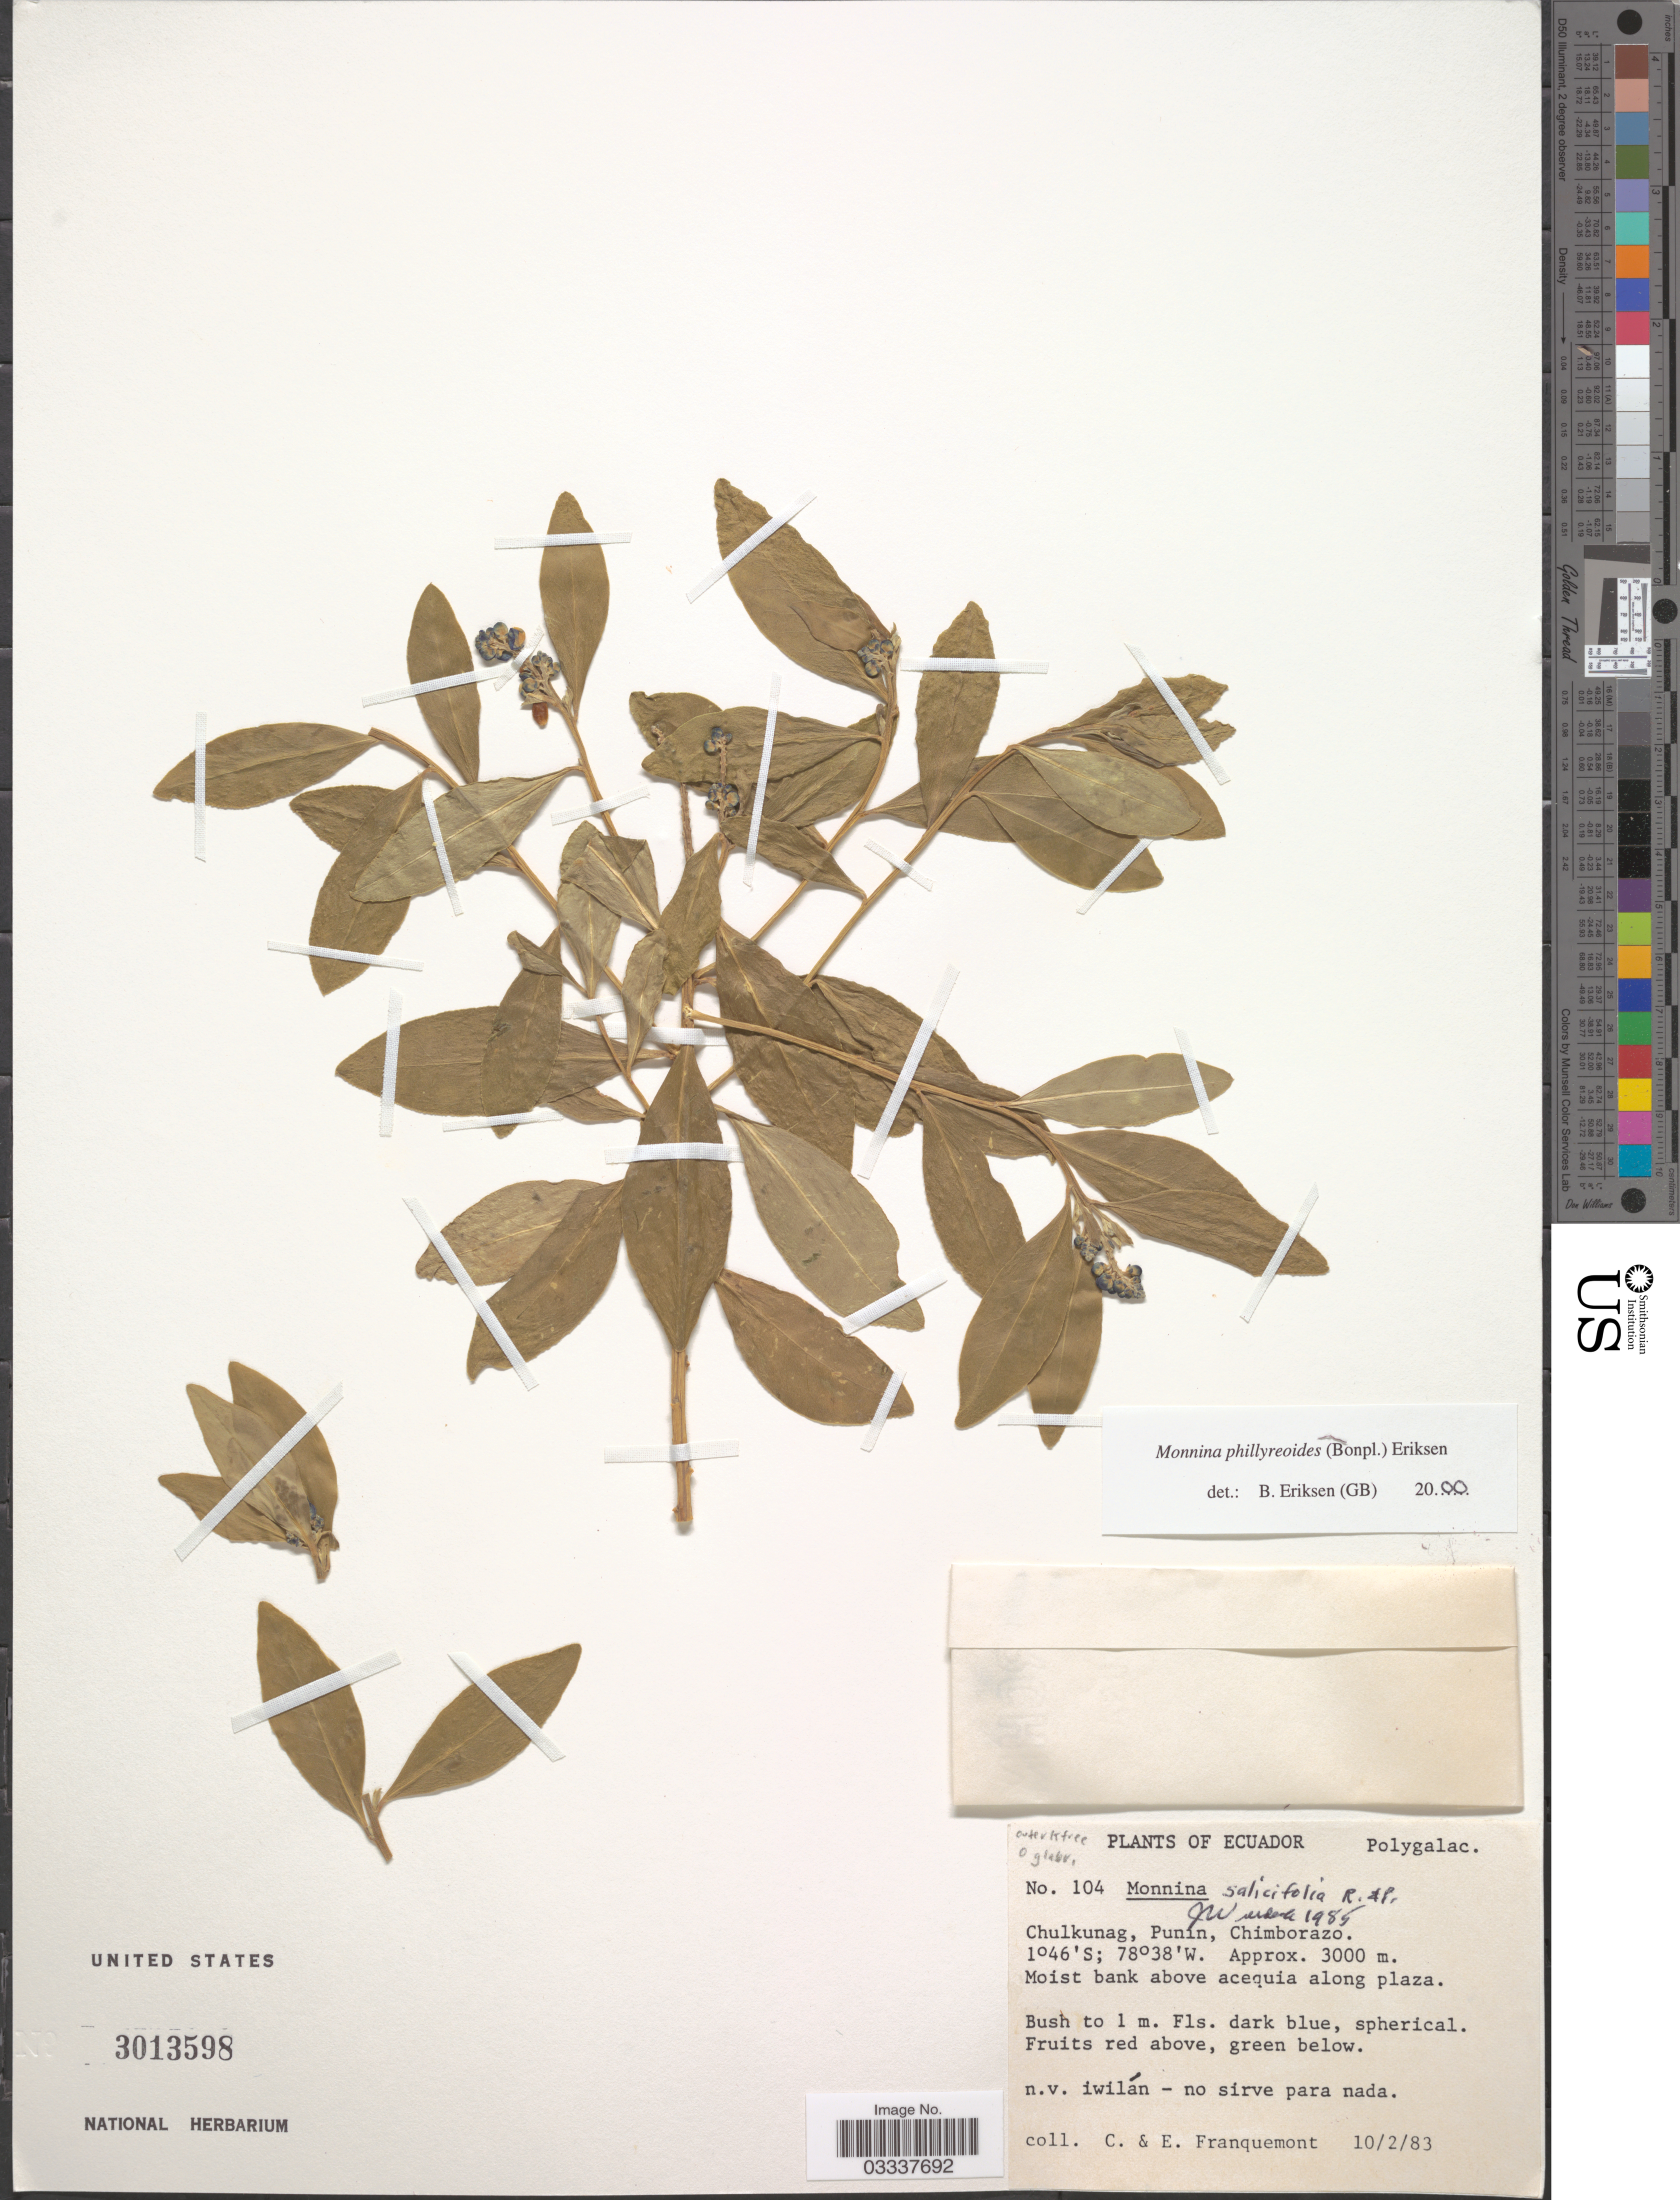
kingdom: Plantae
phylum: Tracheophyta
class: Magnoliopsida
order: Fabales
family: Polygalaceae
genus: Monnina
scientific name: Monnina phillyreoides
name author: (Bonpl.) B. Eriksen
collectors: C. Franquemont & E. Franquemont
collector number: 104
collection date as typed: Transcribed d/m/y: 10/2/83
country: Ecuador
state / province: Chimborazo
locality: Chulkunag, Punin.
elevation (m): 3000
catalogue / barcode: US 3013598